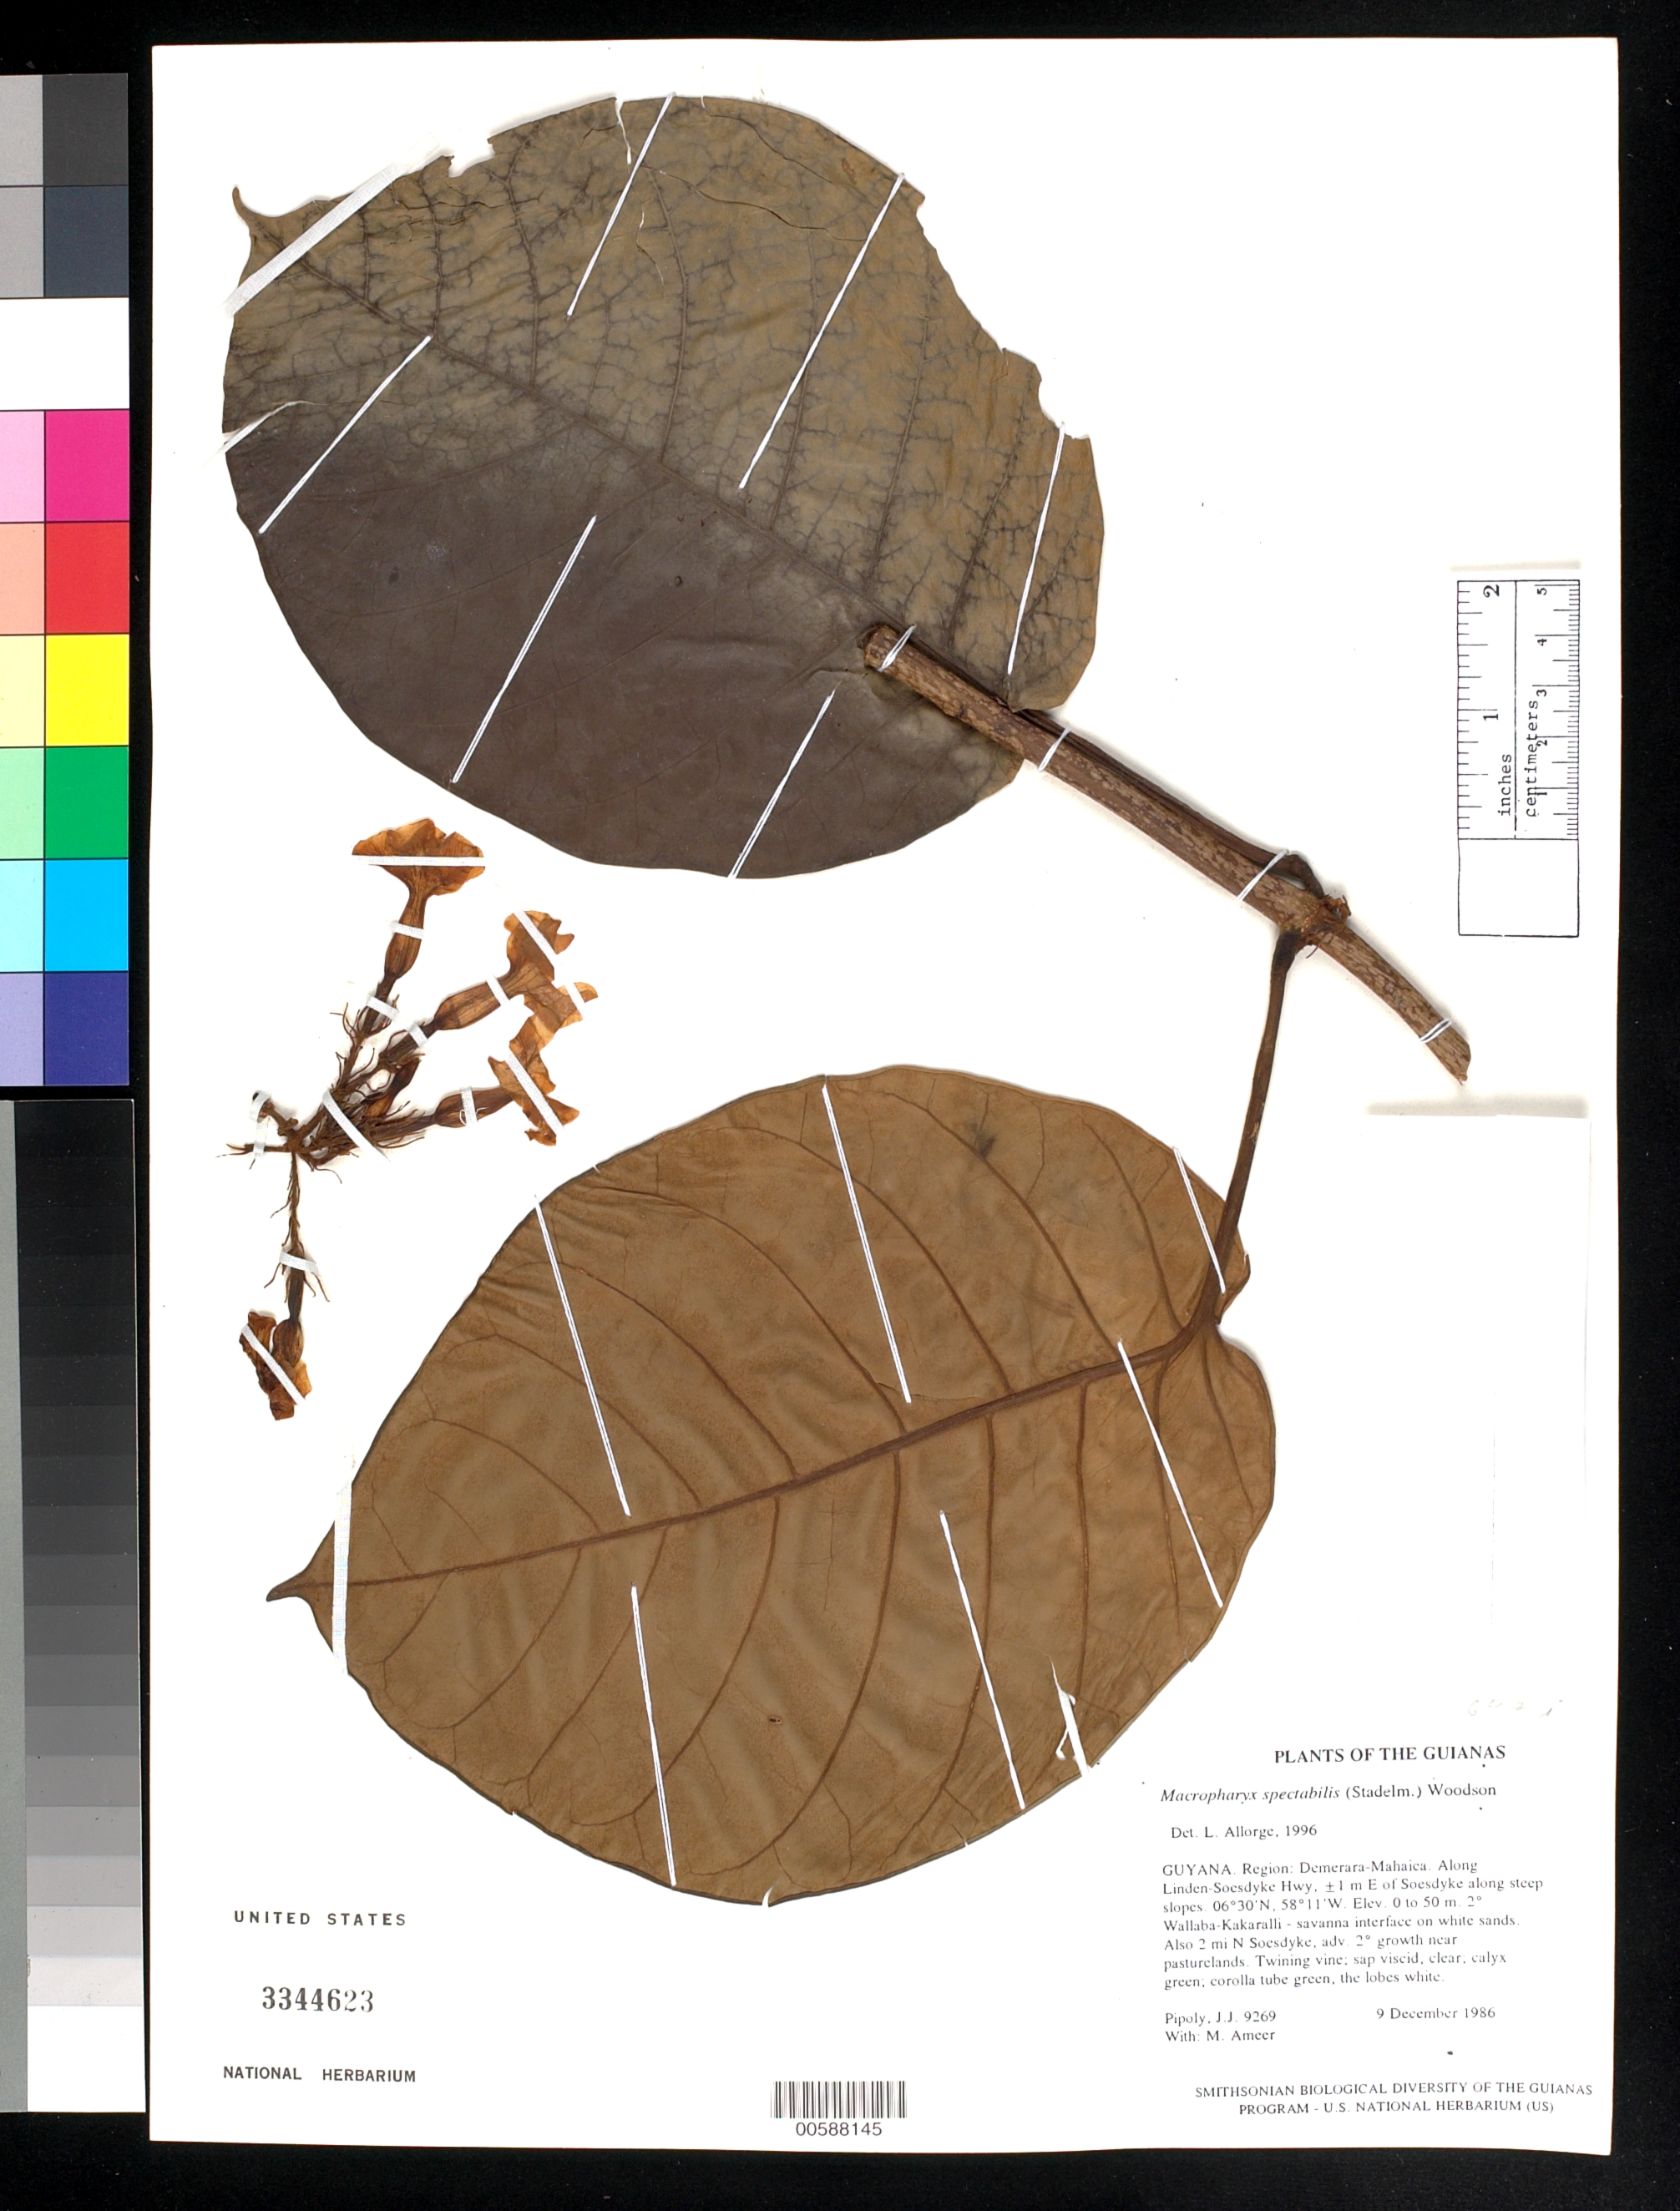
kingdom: Plantae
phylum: Tracheophyta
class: Magnoliopsida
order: Gentianales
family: Apocynaceae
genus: Macropharynx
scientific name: Macropharynx spectabilis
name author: (Stadelm.) Woodson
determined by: Allorge, L.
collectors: J. J. Pipoly & M. Ameer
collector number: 9269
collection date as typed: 9 December 1986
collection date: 1986-12-09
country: Guyana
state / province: Demerara-Mahaica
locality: Along Linden-Soesdyke Hwy, ±1 m E of Soesdyke along steep slopes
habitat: Secondary Wallaba-Kakaralli - savanna interface on white sands. Also 2 mi N Soesdyke, adv. secondary growth near pasturelands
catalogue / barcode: US 3344623